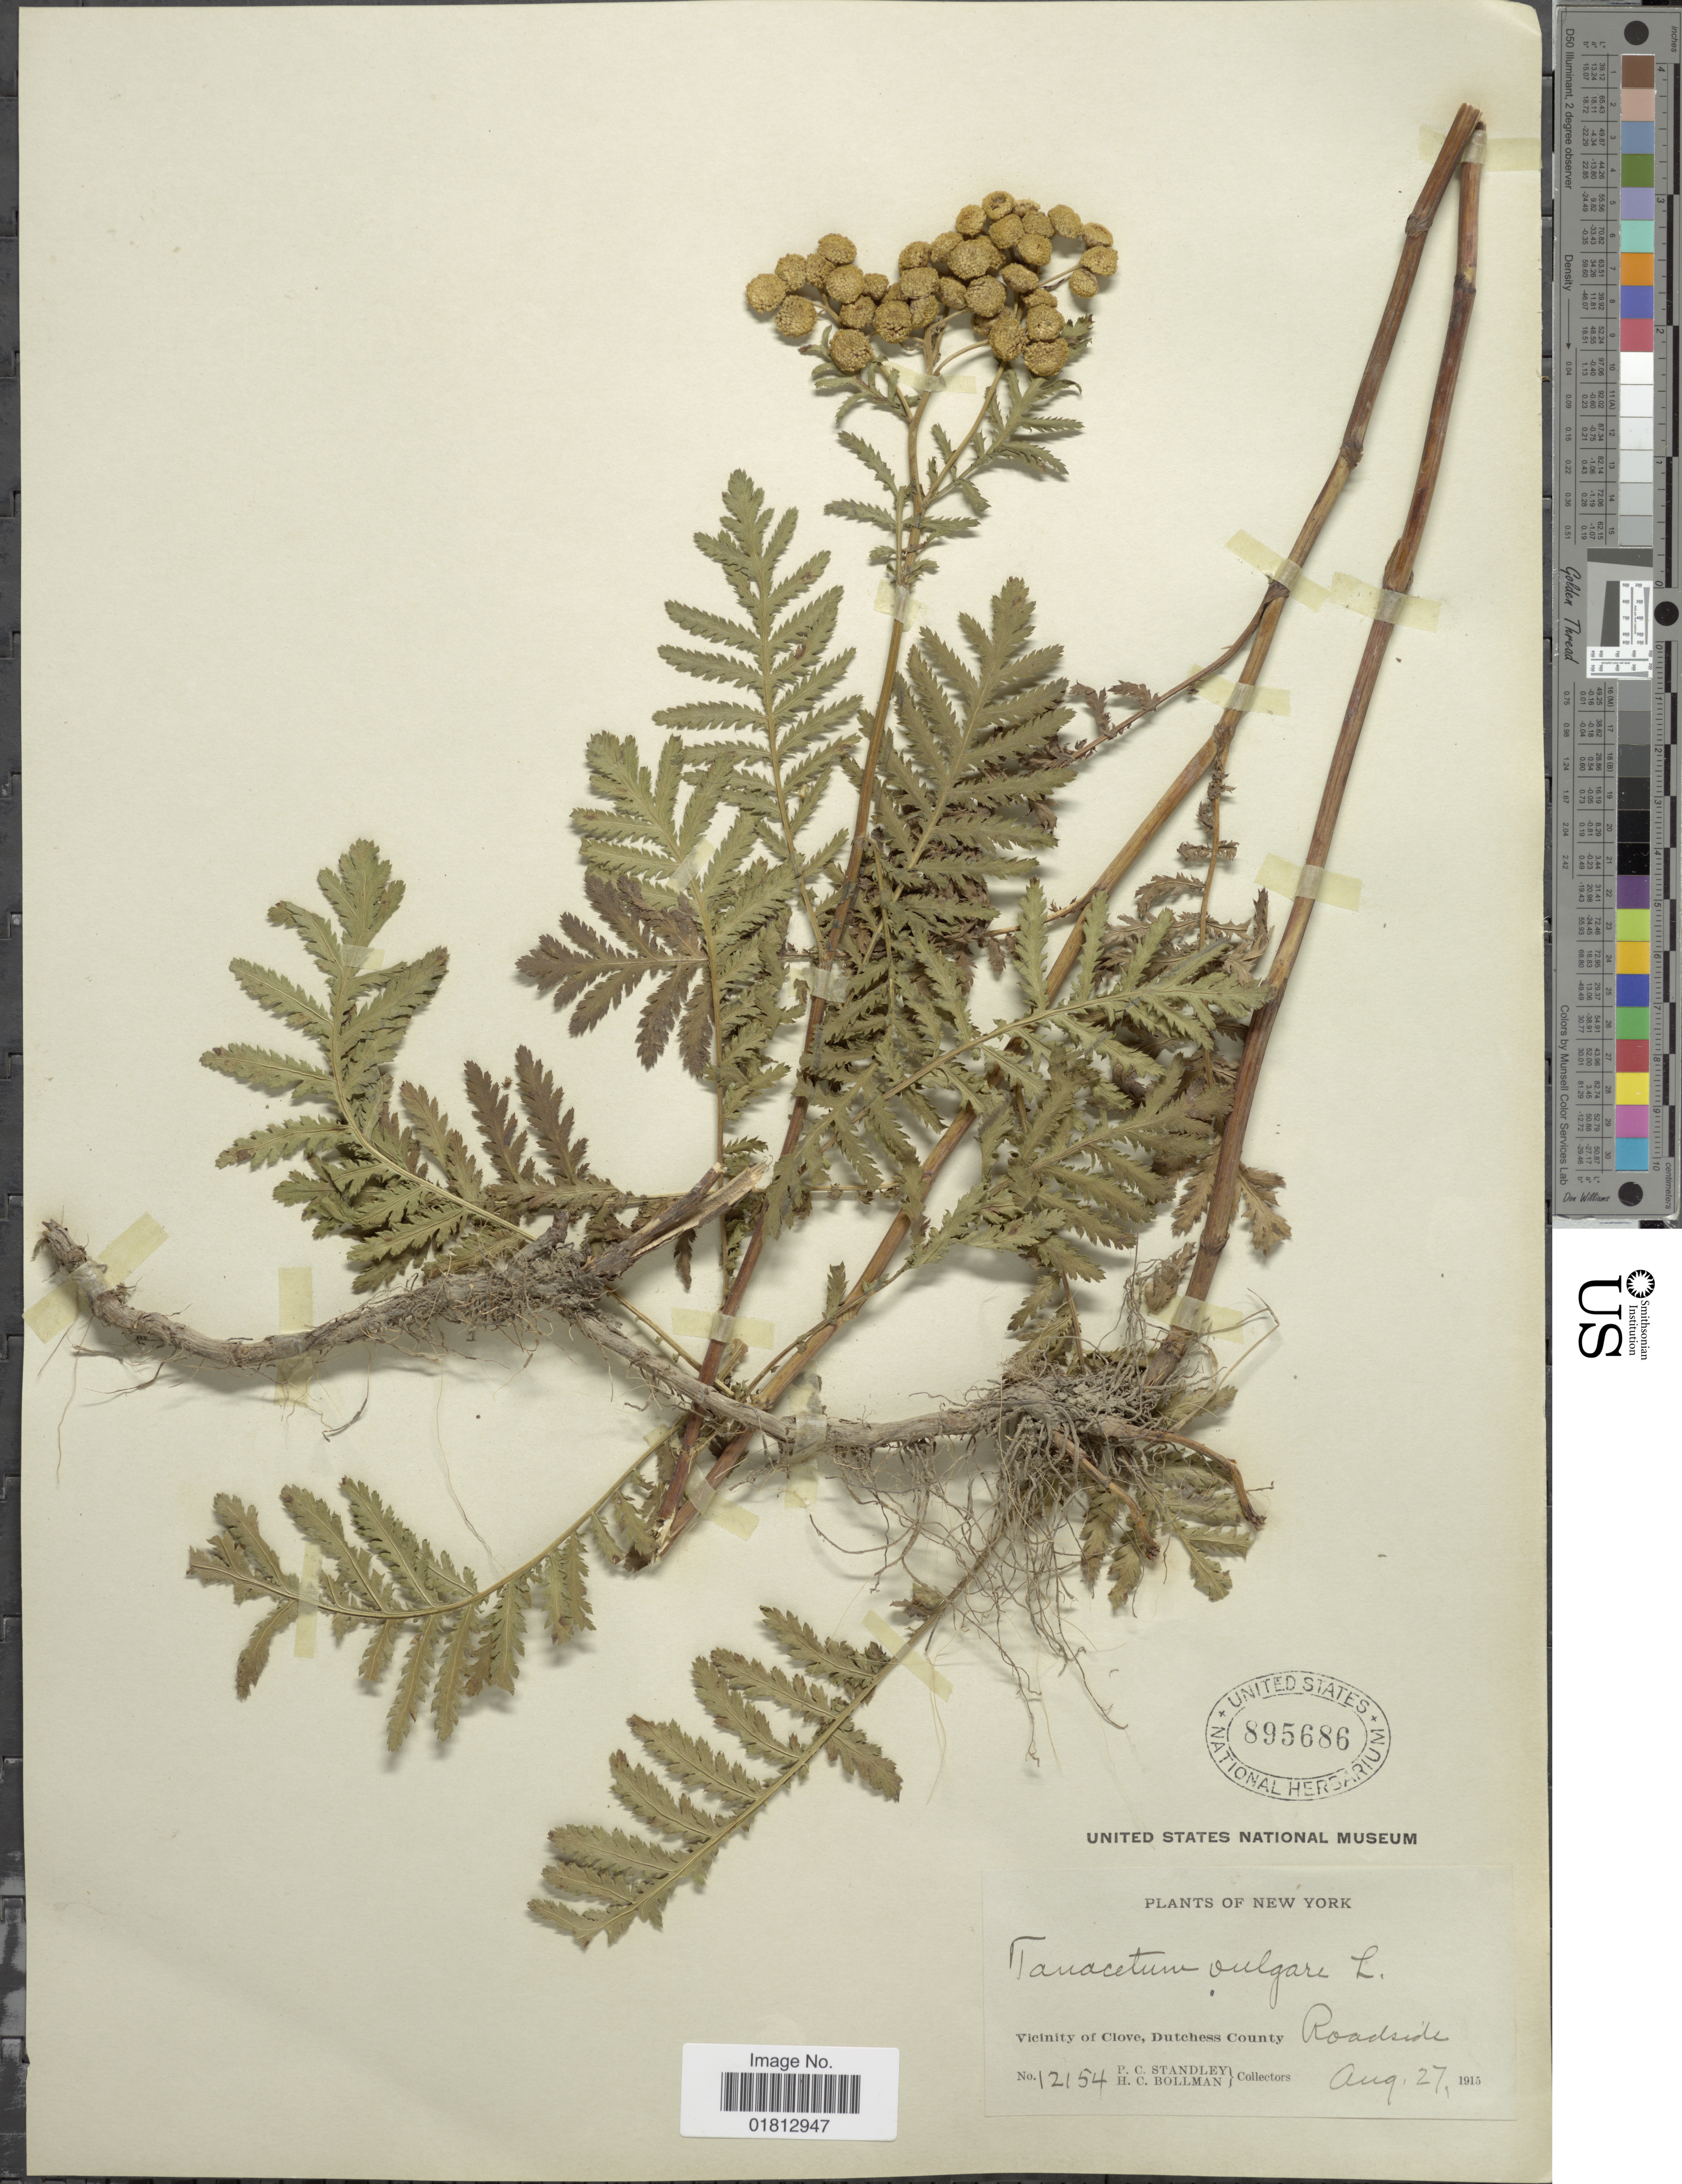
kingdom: Plantae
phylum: Tracheophyta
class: Magnoliopsida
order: Asterales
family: Asteraceae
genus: Tanacetum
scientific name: Tanacetum vulgare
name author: L.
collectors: P. C. Standley & H. C. Bollman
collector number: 12154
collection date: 1915-08-27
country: United States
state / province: New York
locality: Vicinity of Clove, Dutchess County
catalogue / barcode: US 895686